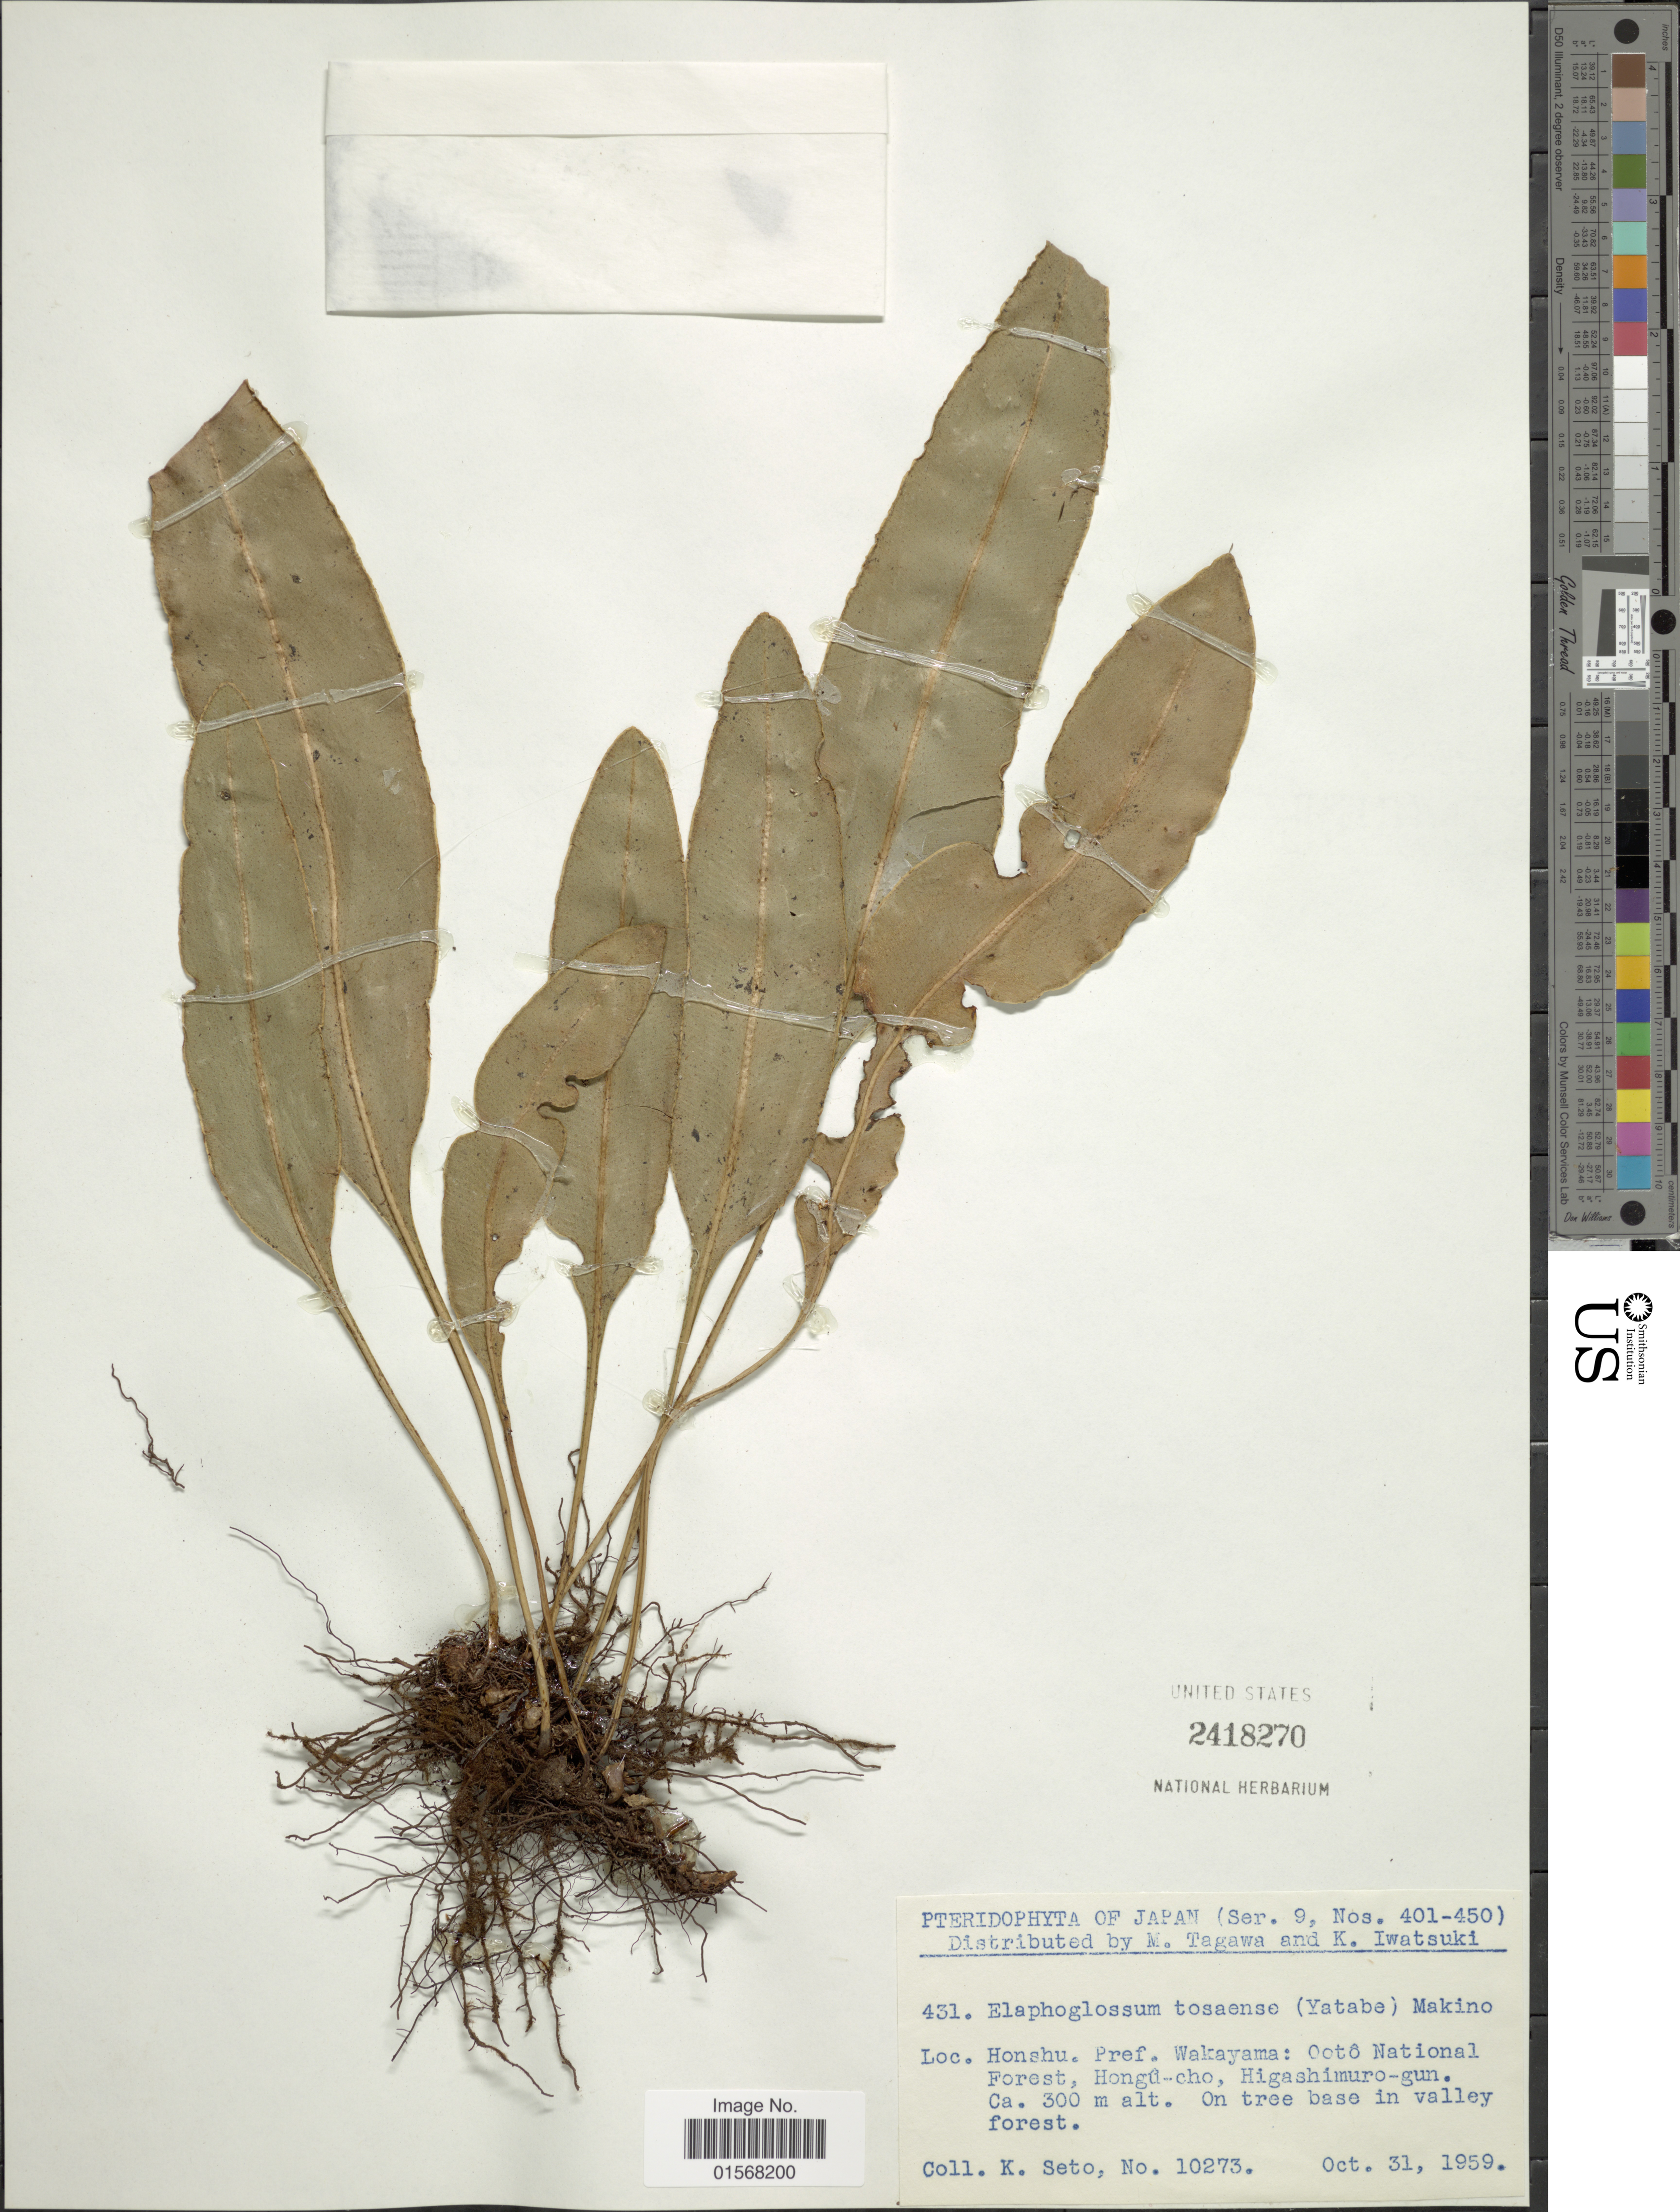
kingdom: Plantae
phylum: Tracheophyta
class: Polypodiopsida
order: Polypodiales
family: Dryopteridaceae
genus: Elaphoglossum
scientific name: Elaphoglossum tosaense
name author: (Yatabe) Makino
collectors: K. Seto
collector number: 10273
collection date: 1959-10-31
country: Japan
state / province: Wakayama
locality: Honshu, Pref. Wakayam; Ootô National Forest, Hongû-cho, Higashimuro-gun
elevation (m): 300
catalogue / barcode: US 2418270